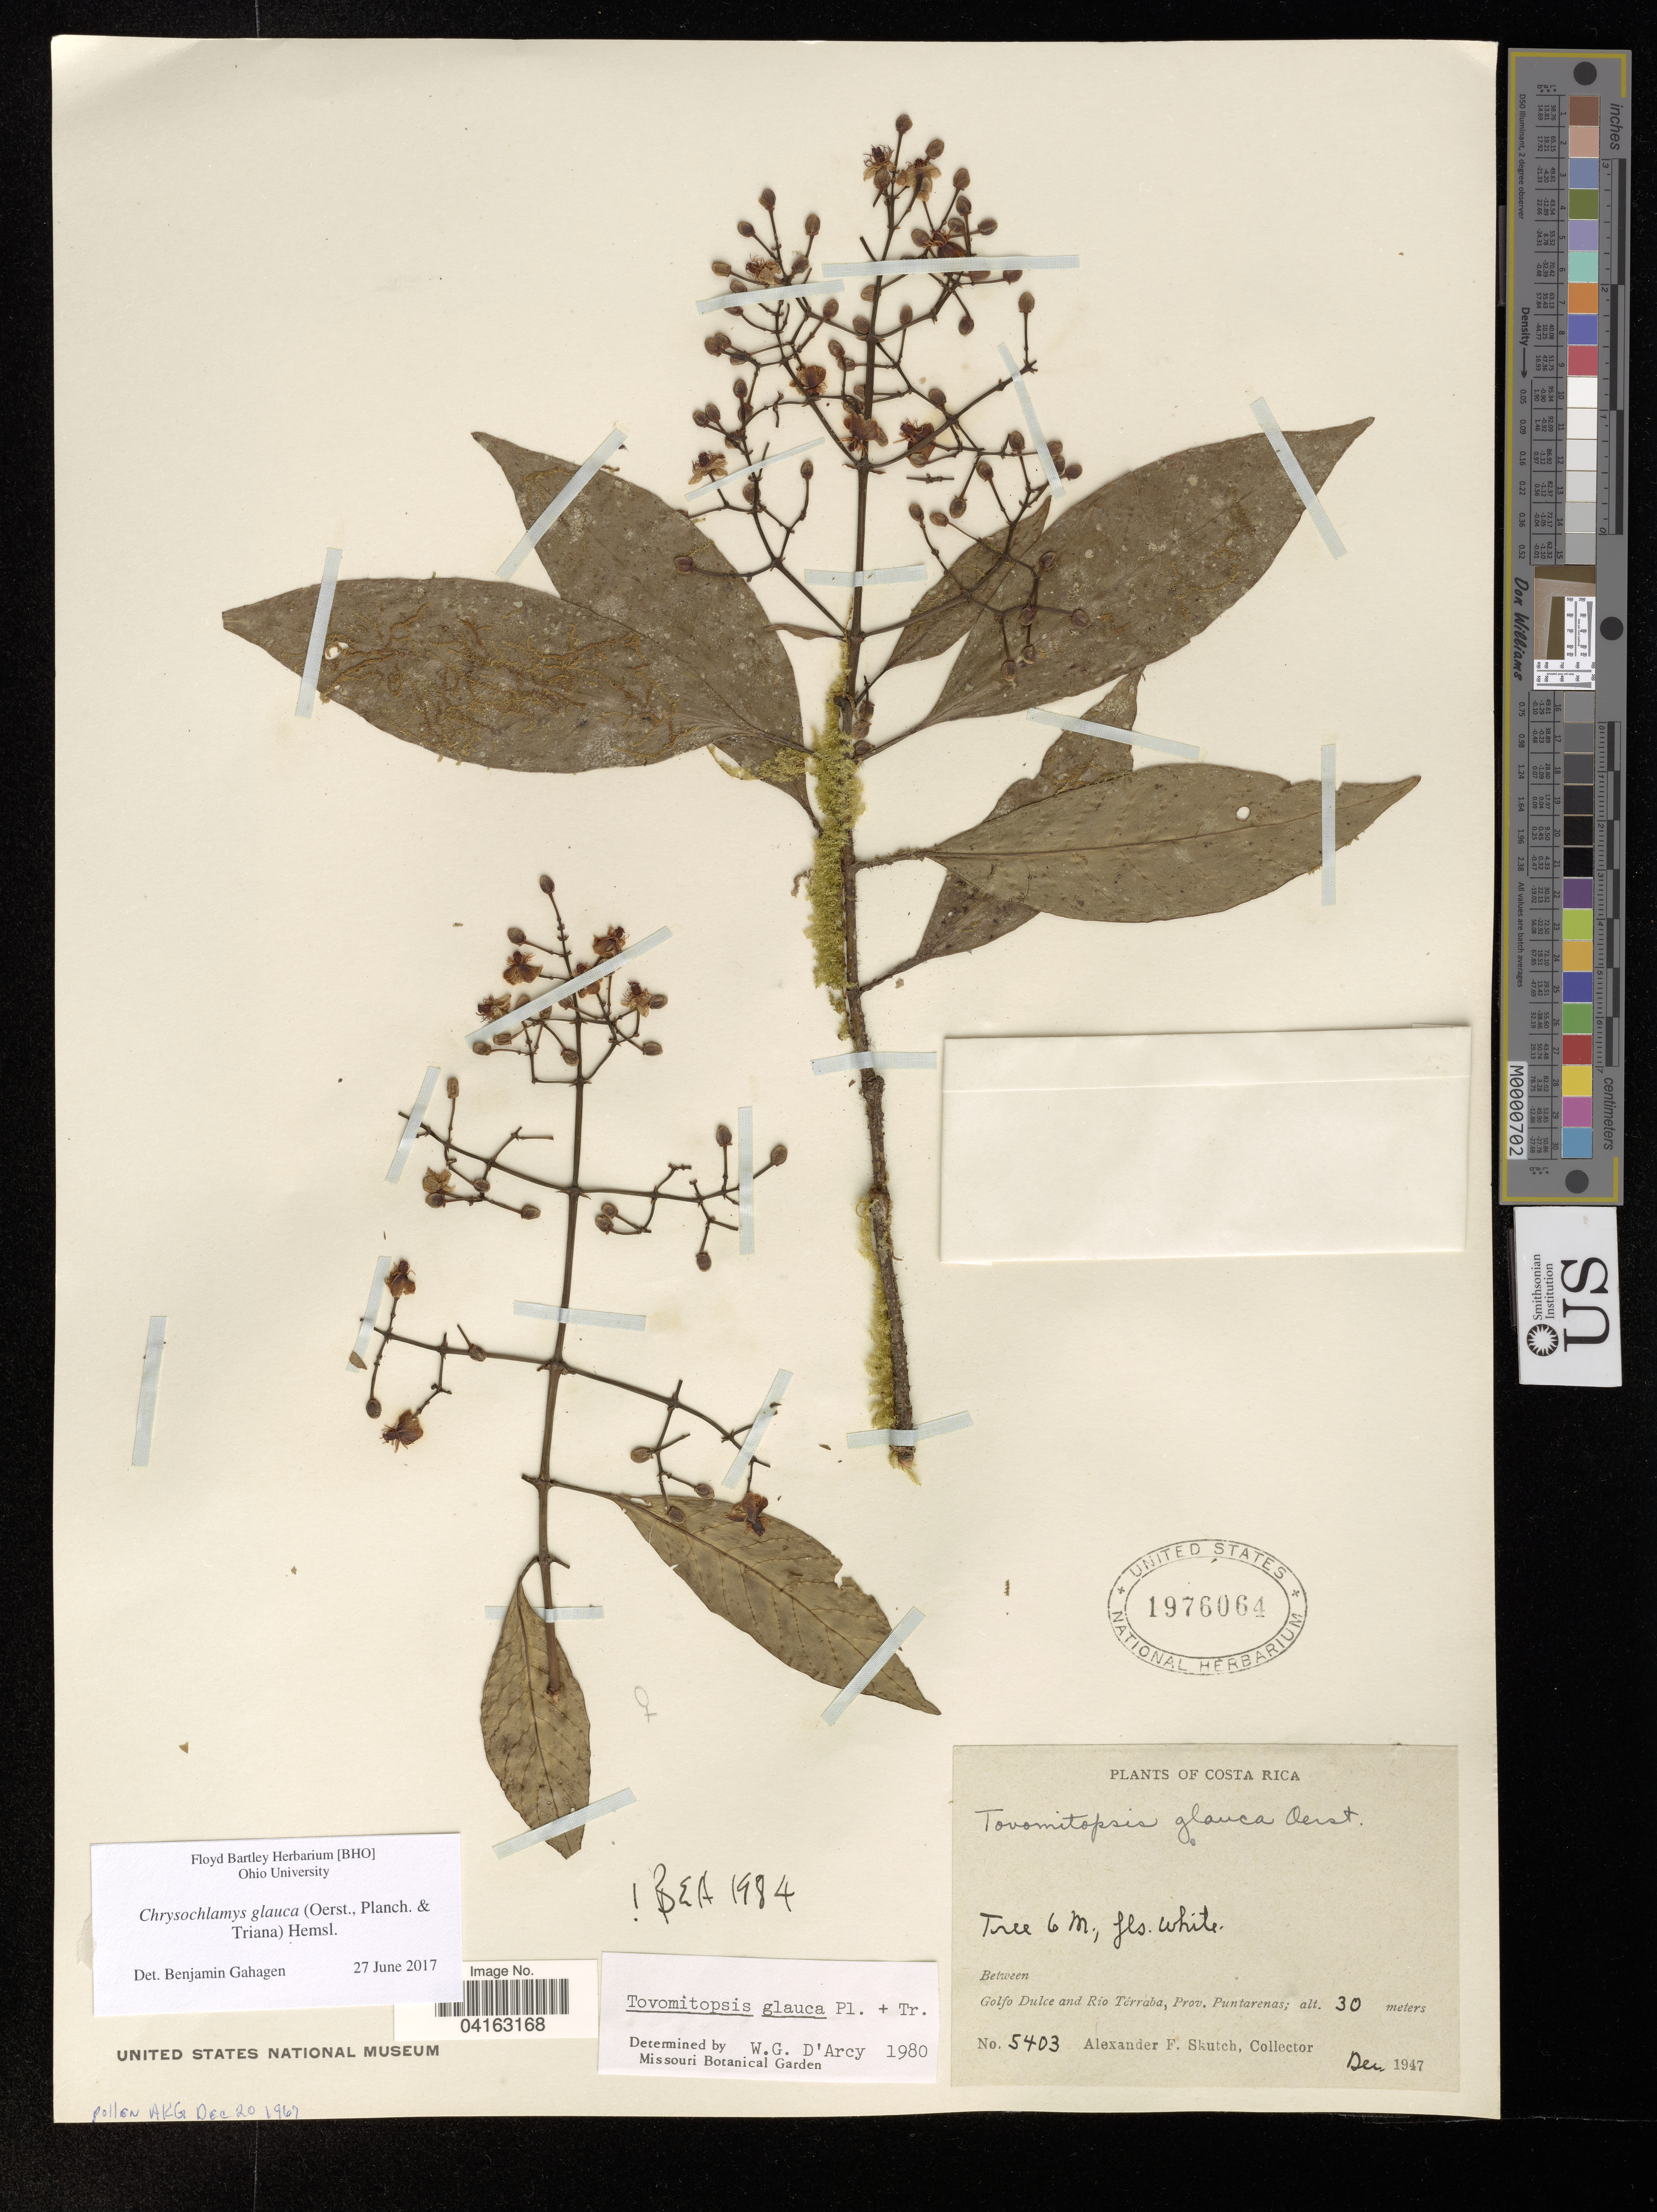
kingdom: Plantae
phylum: Tracheophyta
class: Magnoliopsida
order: Malpighiales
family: Clusiaceae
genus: Chrysochlamys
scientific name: Chrysochlamys glauca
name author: (Oerst. ex Planch. & Triana) Hemsl.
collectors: A. F. Skutch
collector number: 5403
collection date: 1947-12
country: Costa Rica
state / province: Puntarenas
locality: Between Golfo Dulce and Rio Térraba, Prov. Puntarenas.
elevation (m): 30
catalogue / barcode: US 1976064